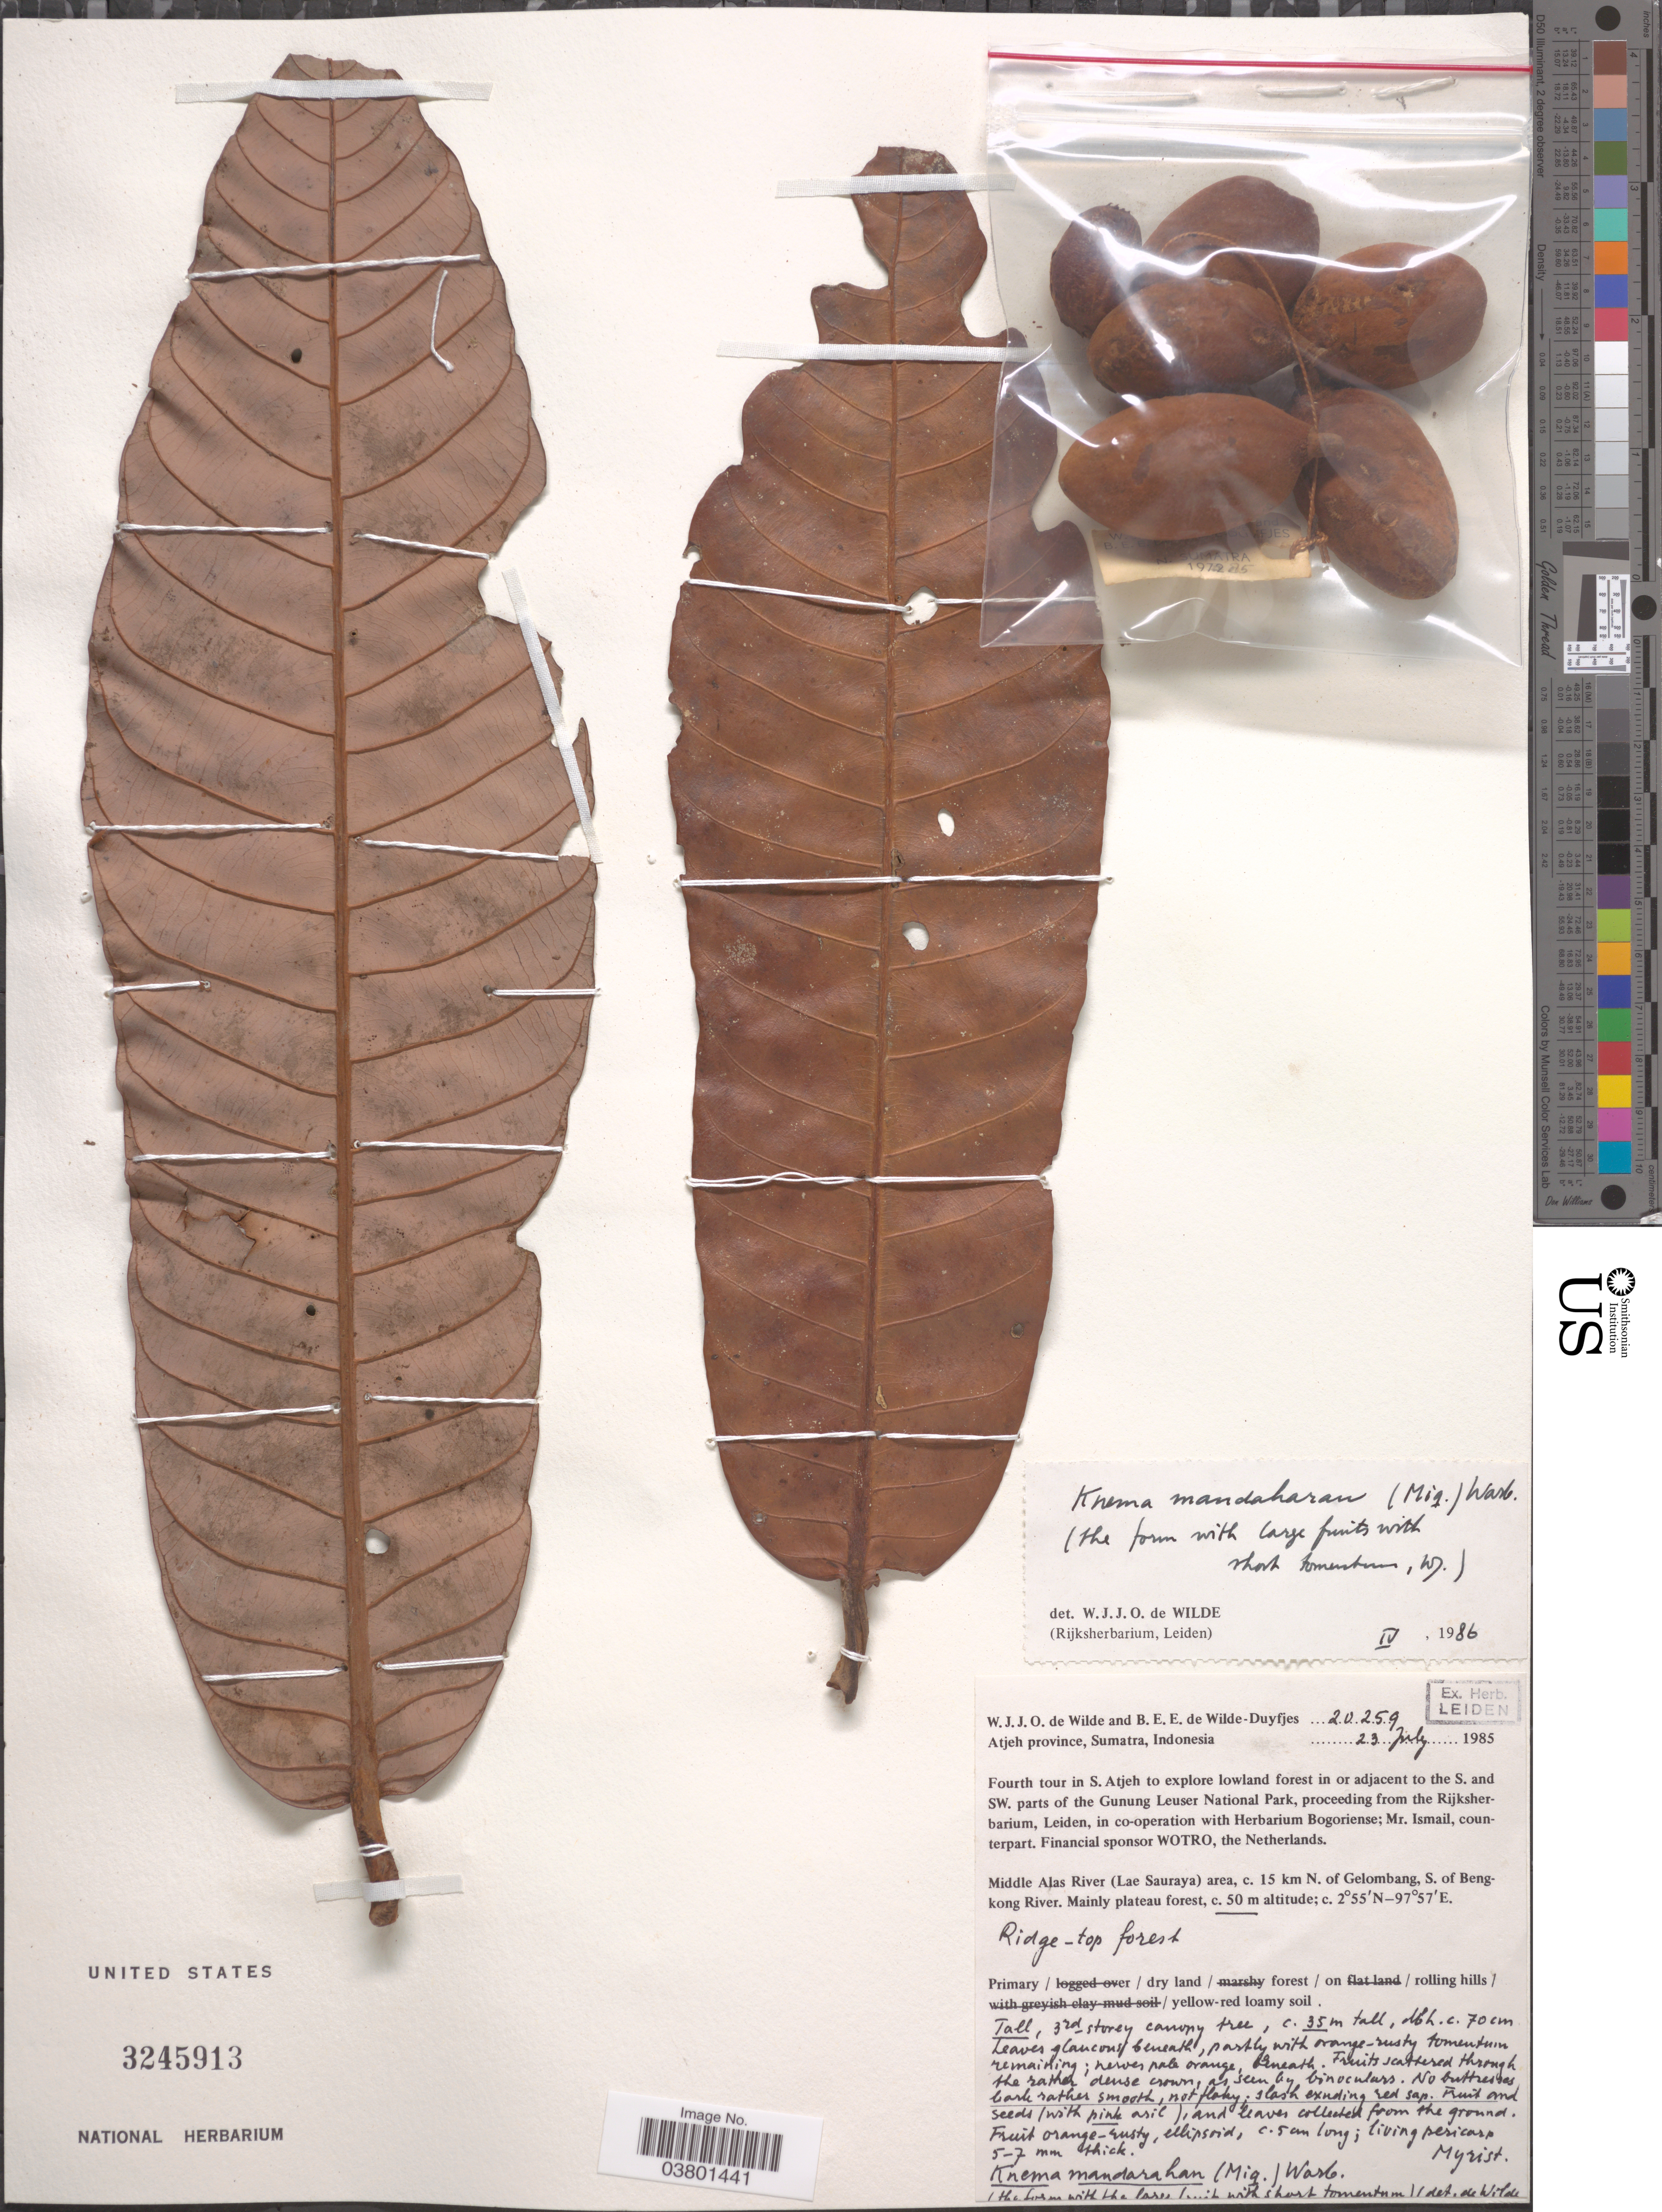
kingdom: Plantae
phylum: Tracheophyta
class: Magnoliopsida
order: Magnoliales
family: Myristicaceae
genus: Knema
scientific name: Knema mandaharan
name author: Warb.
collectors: W. J. de Wilde & B. E. de Wilde-Duyfjes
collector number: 20259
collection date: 1985-07-23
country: Indonesia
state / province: Sumatra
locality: Atjeh province. Fourth tour in S. Atjeh to explore lowland forest in or adjacent to the S. and SW. parts of the Gunung Leuser National Park. Middle Alas River (Lae Sauraya) area, c. 15 km N. of Gelombang, S. of Bengkong River. Mainly plateau forest.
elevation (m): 50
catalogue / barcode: US 3245913